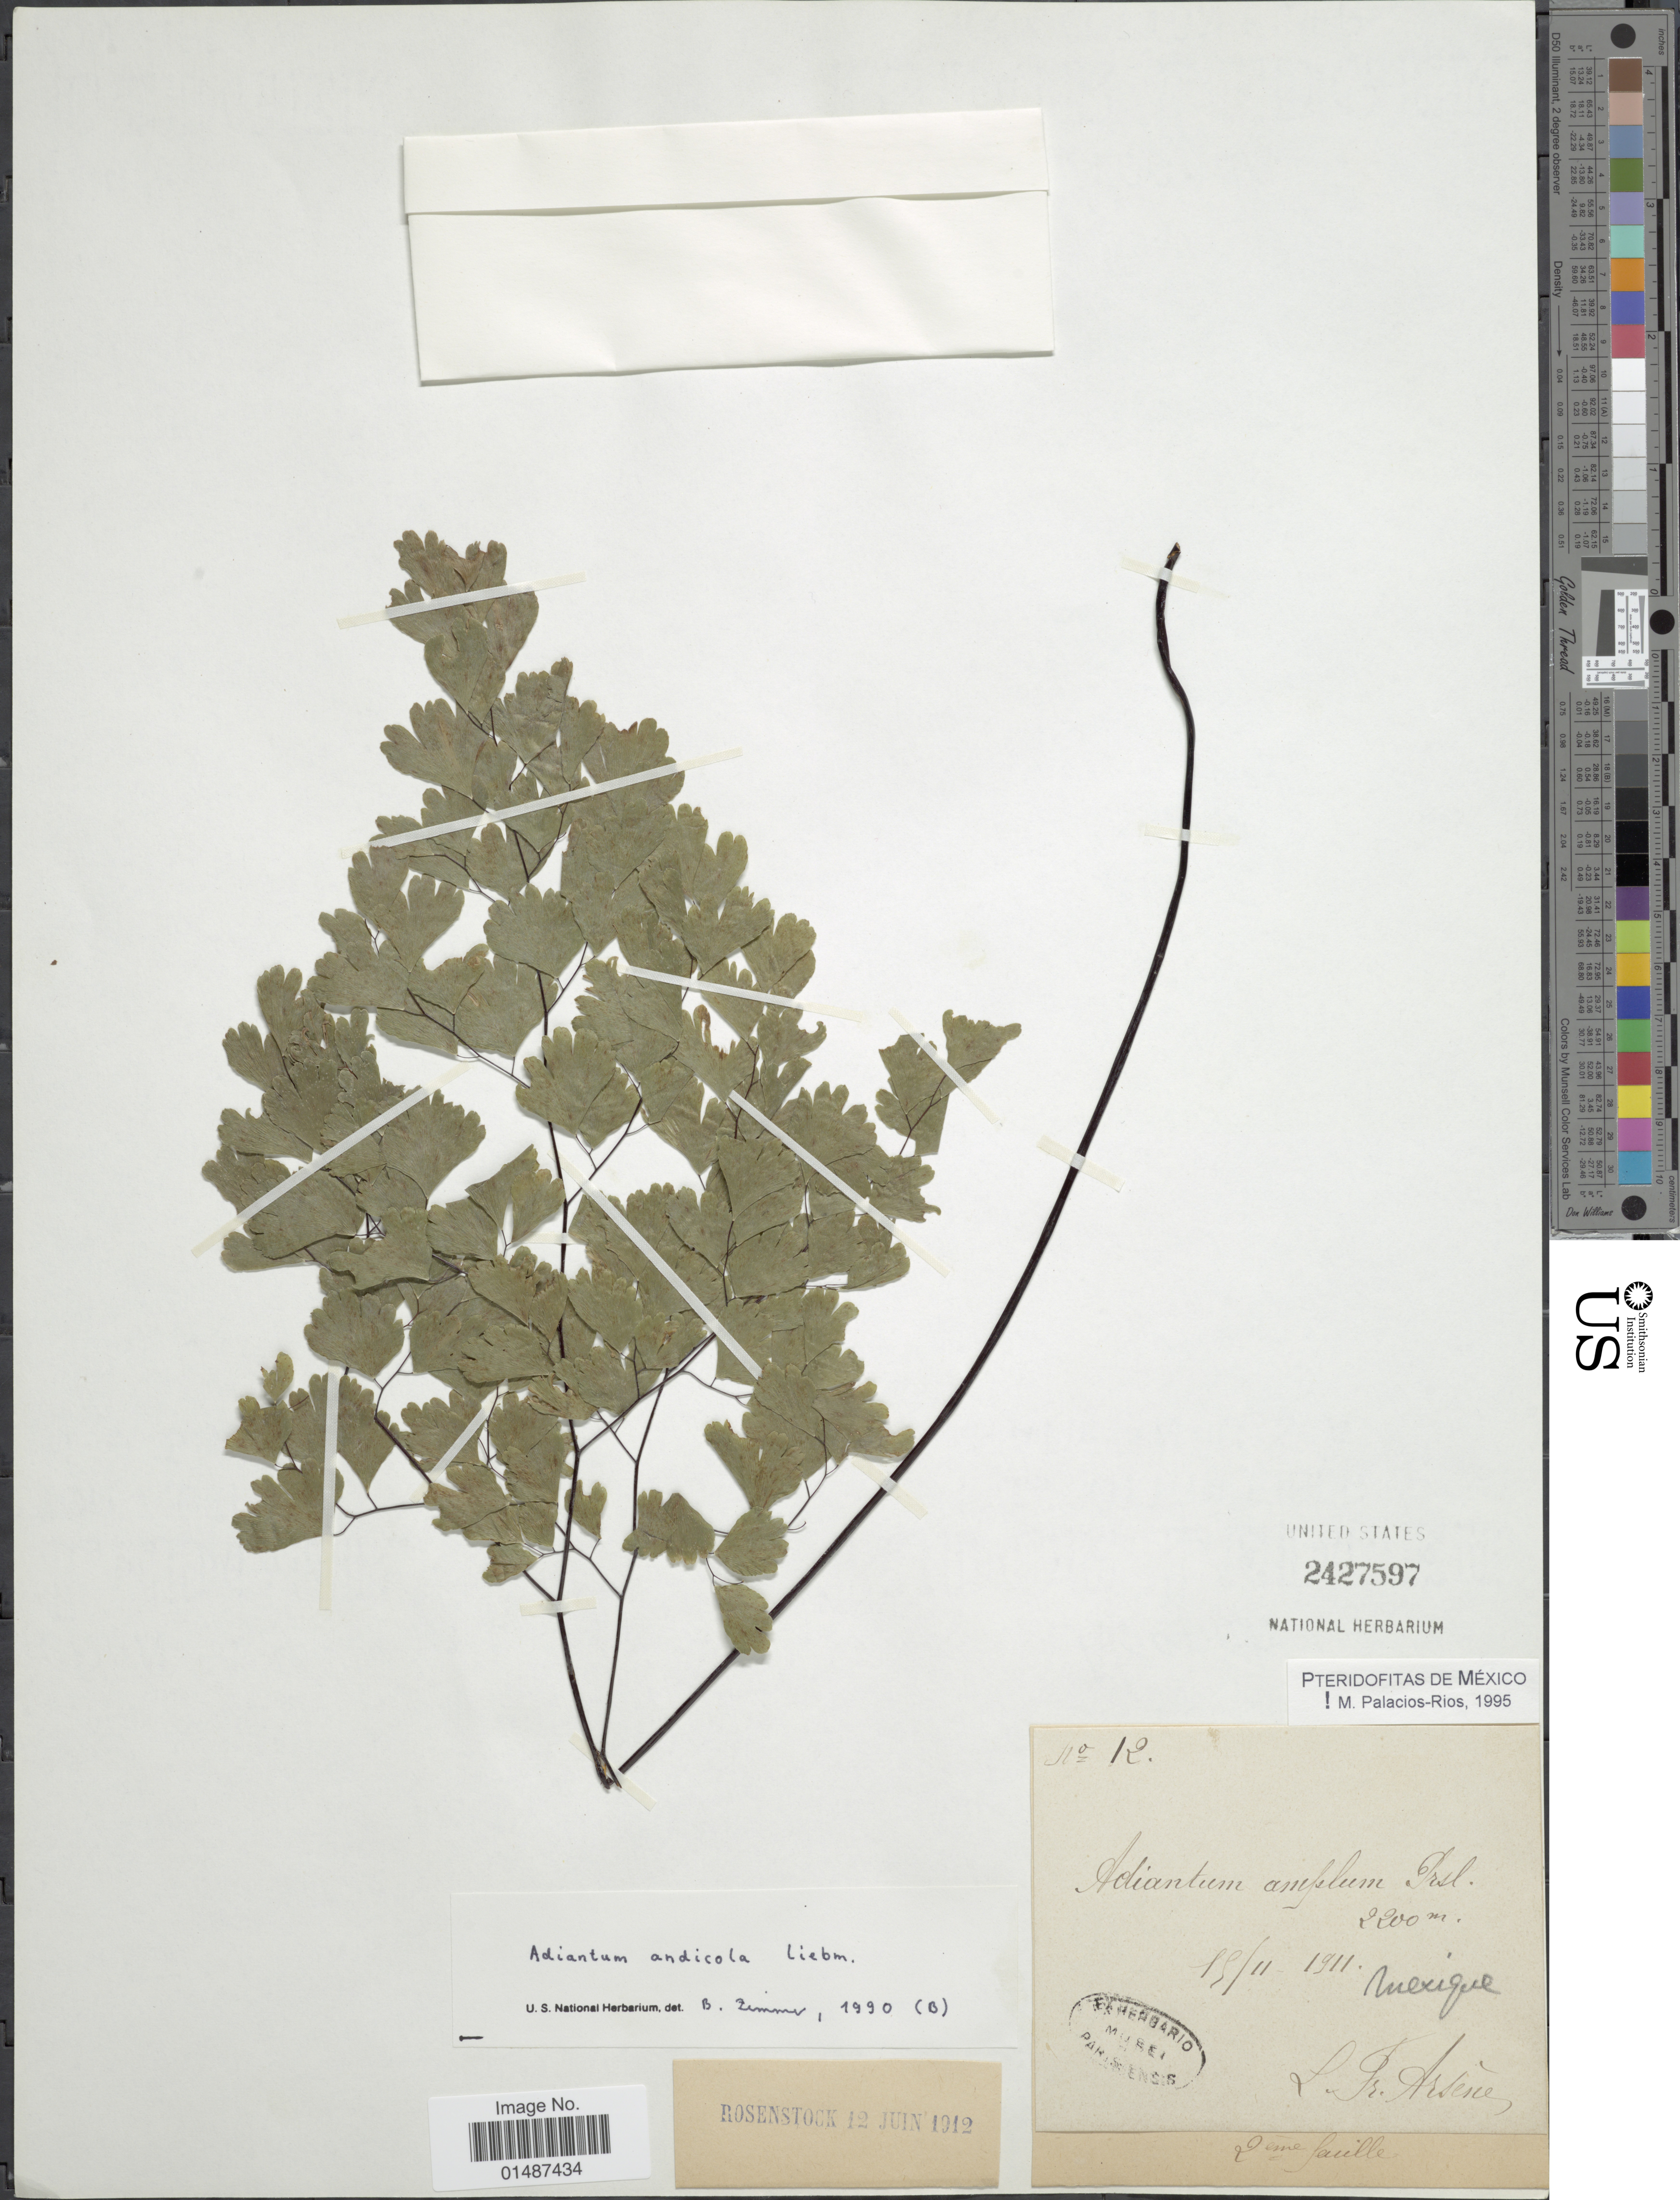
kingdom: Plantae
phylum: Tracheophyta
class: Polypodiopsida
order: Polypodiales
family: Pteridaceae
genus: Adiantum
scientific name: Adiantum amplum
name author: C. Presl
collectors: F. Arsène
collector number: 12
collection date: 1911-11-15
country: Mexico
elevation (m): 2200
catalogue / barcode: US 2427597